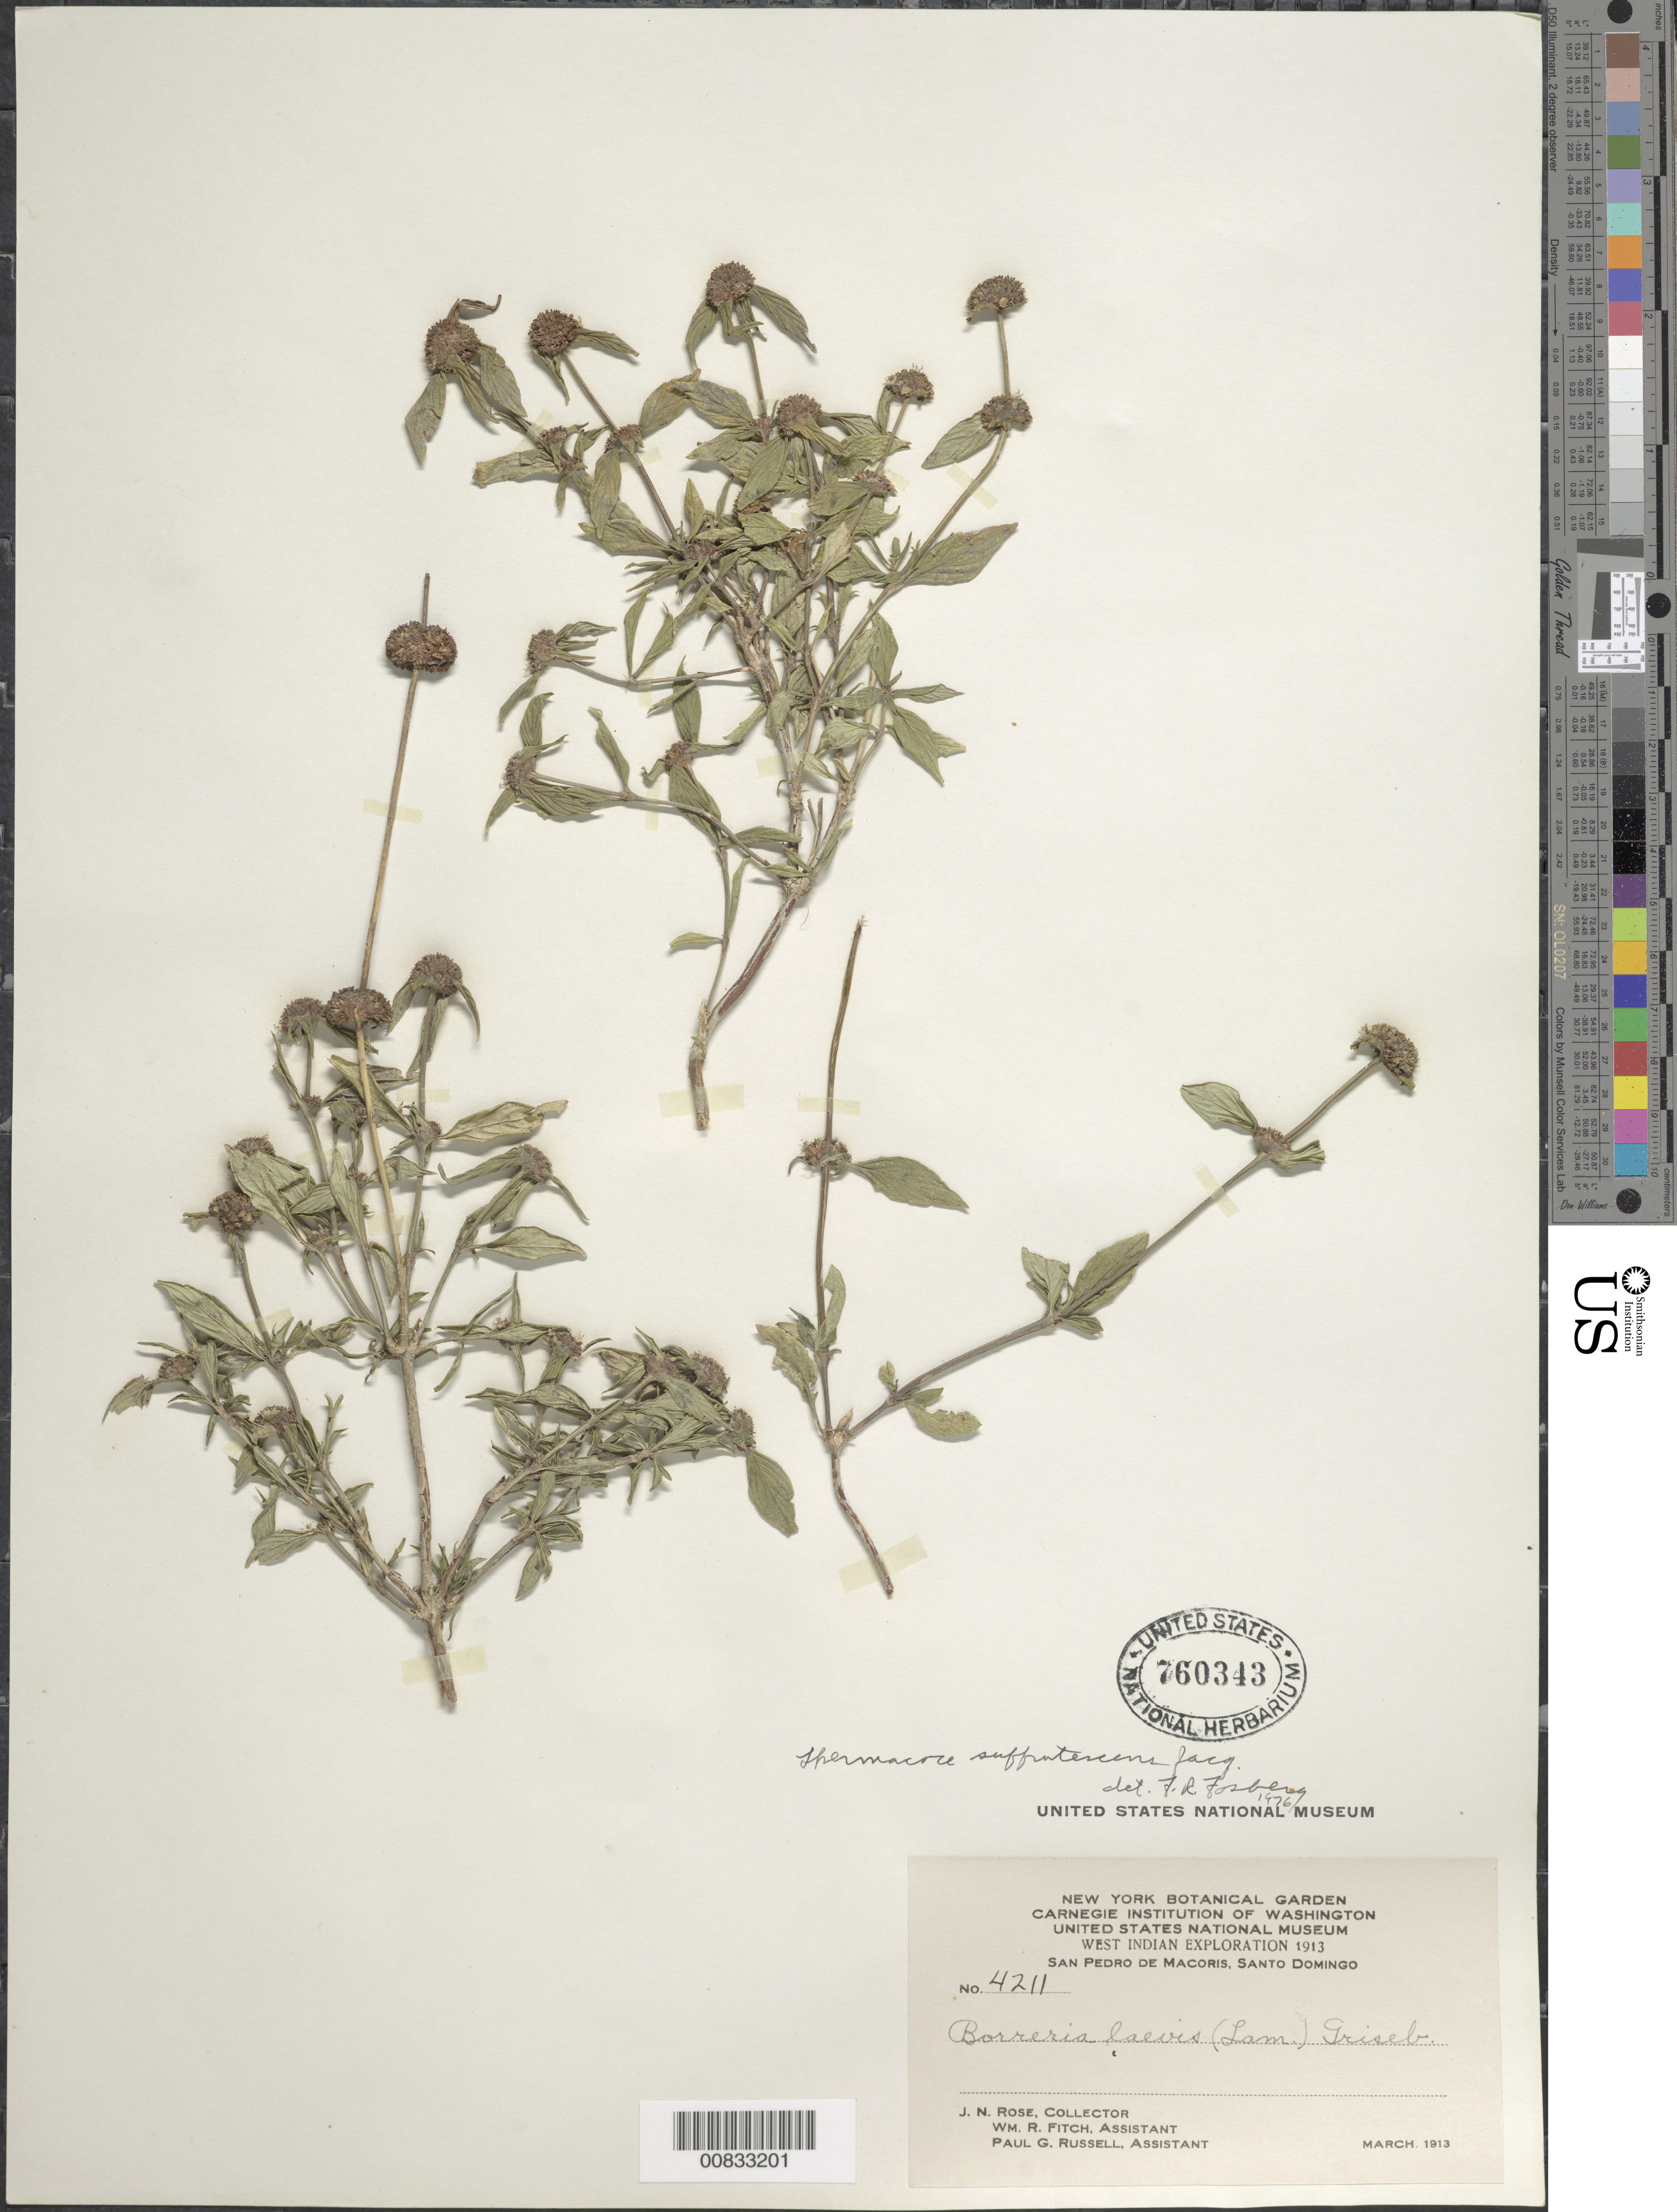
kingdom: Plantae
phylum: Tracheophyta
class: Magnoliopsida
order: Gentianales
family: Rubiaceae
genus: Spermacoce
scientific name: Spermacoce remota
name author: Lam.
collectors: J. N. Rose, W. R. Fitch & P. G. Russell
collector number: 4211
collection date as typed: Mar 1913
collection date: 1913-03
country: Dominican Republic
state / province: San Pedro de Macoris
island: Hispaniola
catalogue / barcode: US 760343